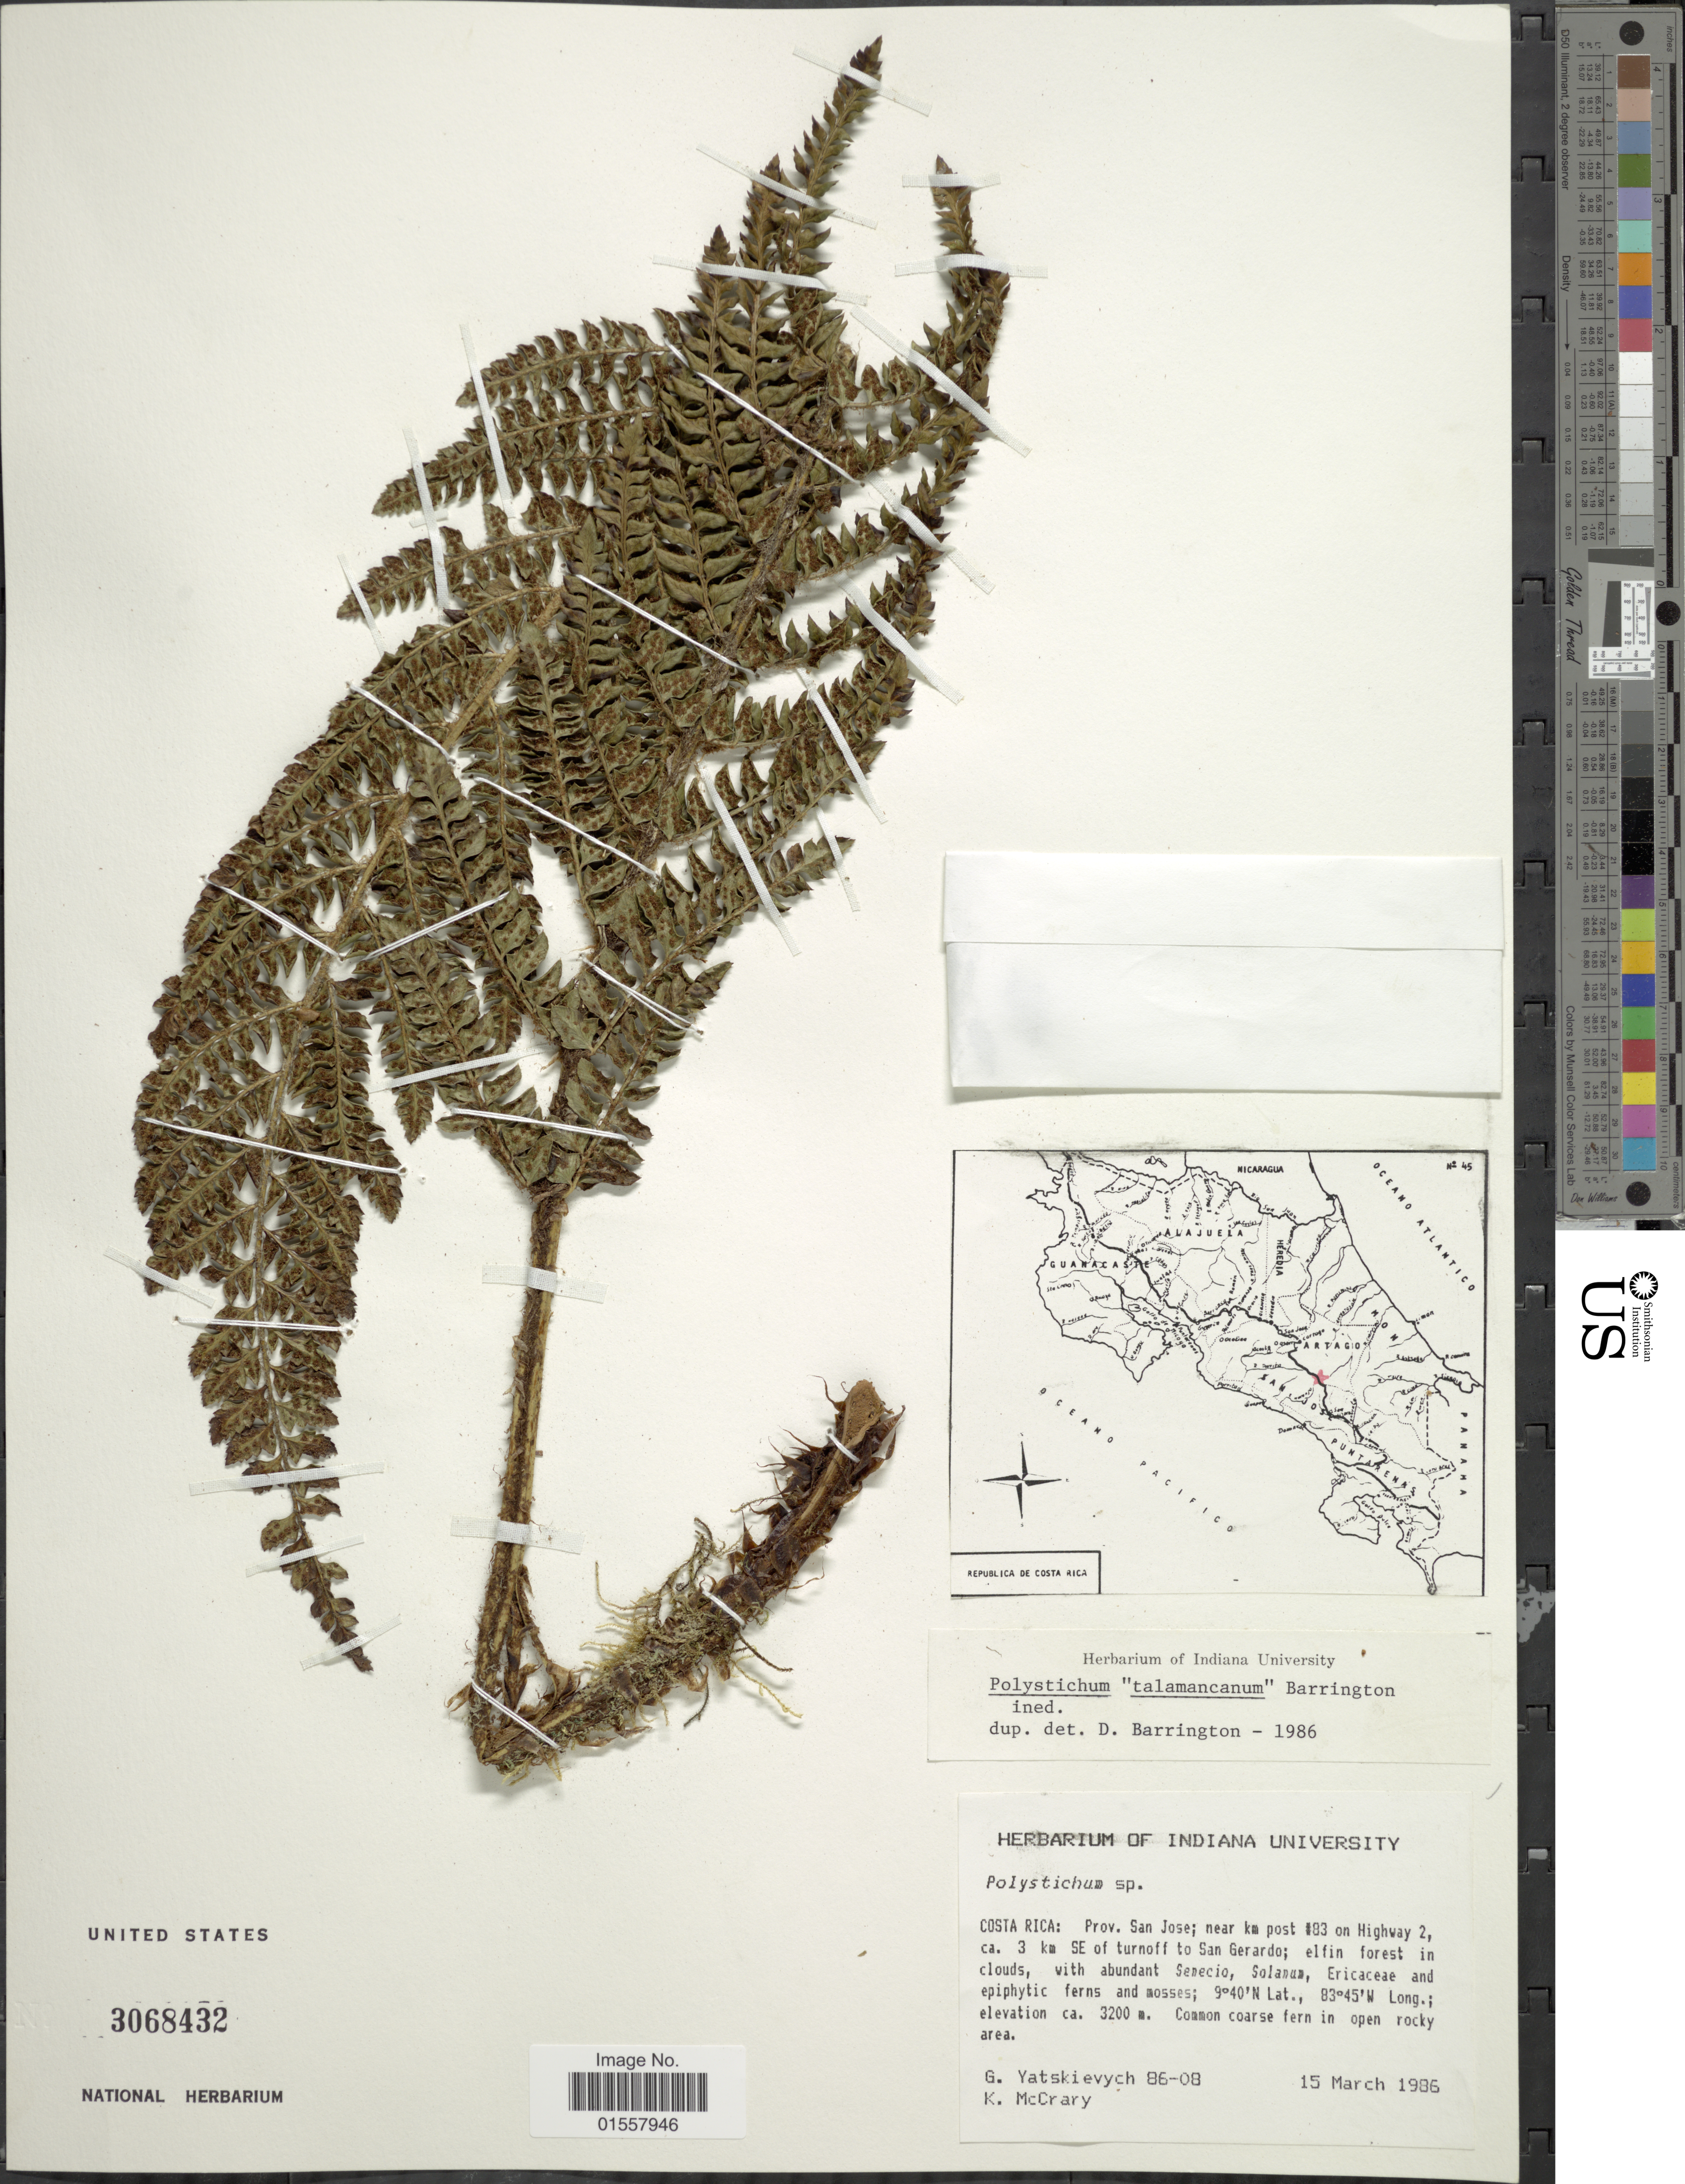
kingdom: Plantae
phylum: Tracheophyta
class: Polypodiopsida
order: Polypodiales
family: Dryopteridaceae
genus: Polystichum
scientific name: Polystichum talamancanum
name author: Barrington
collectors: G. Yatskievych & K. McCrary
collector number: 86-08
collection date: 1986-03-15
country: Costa Rica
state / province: San José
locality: Costa Rica: Prov. San Jose; near km post #83 on Highway 2, ca. 3 km SE of turnoff to San Gerardo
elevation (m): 3200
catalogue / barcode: US 3068432